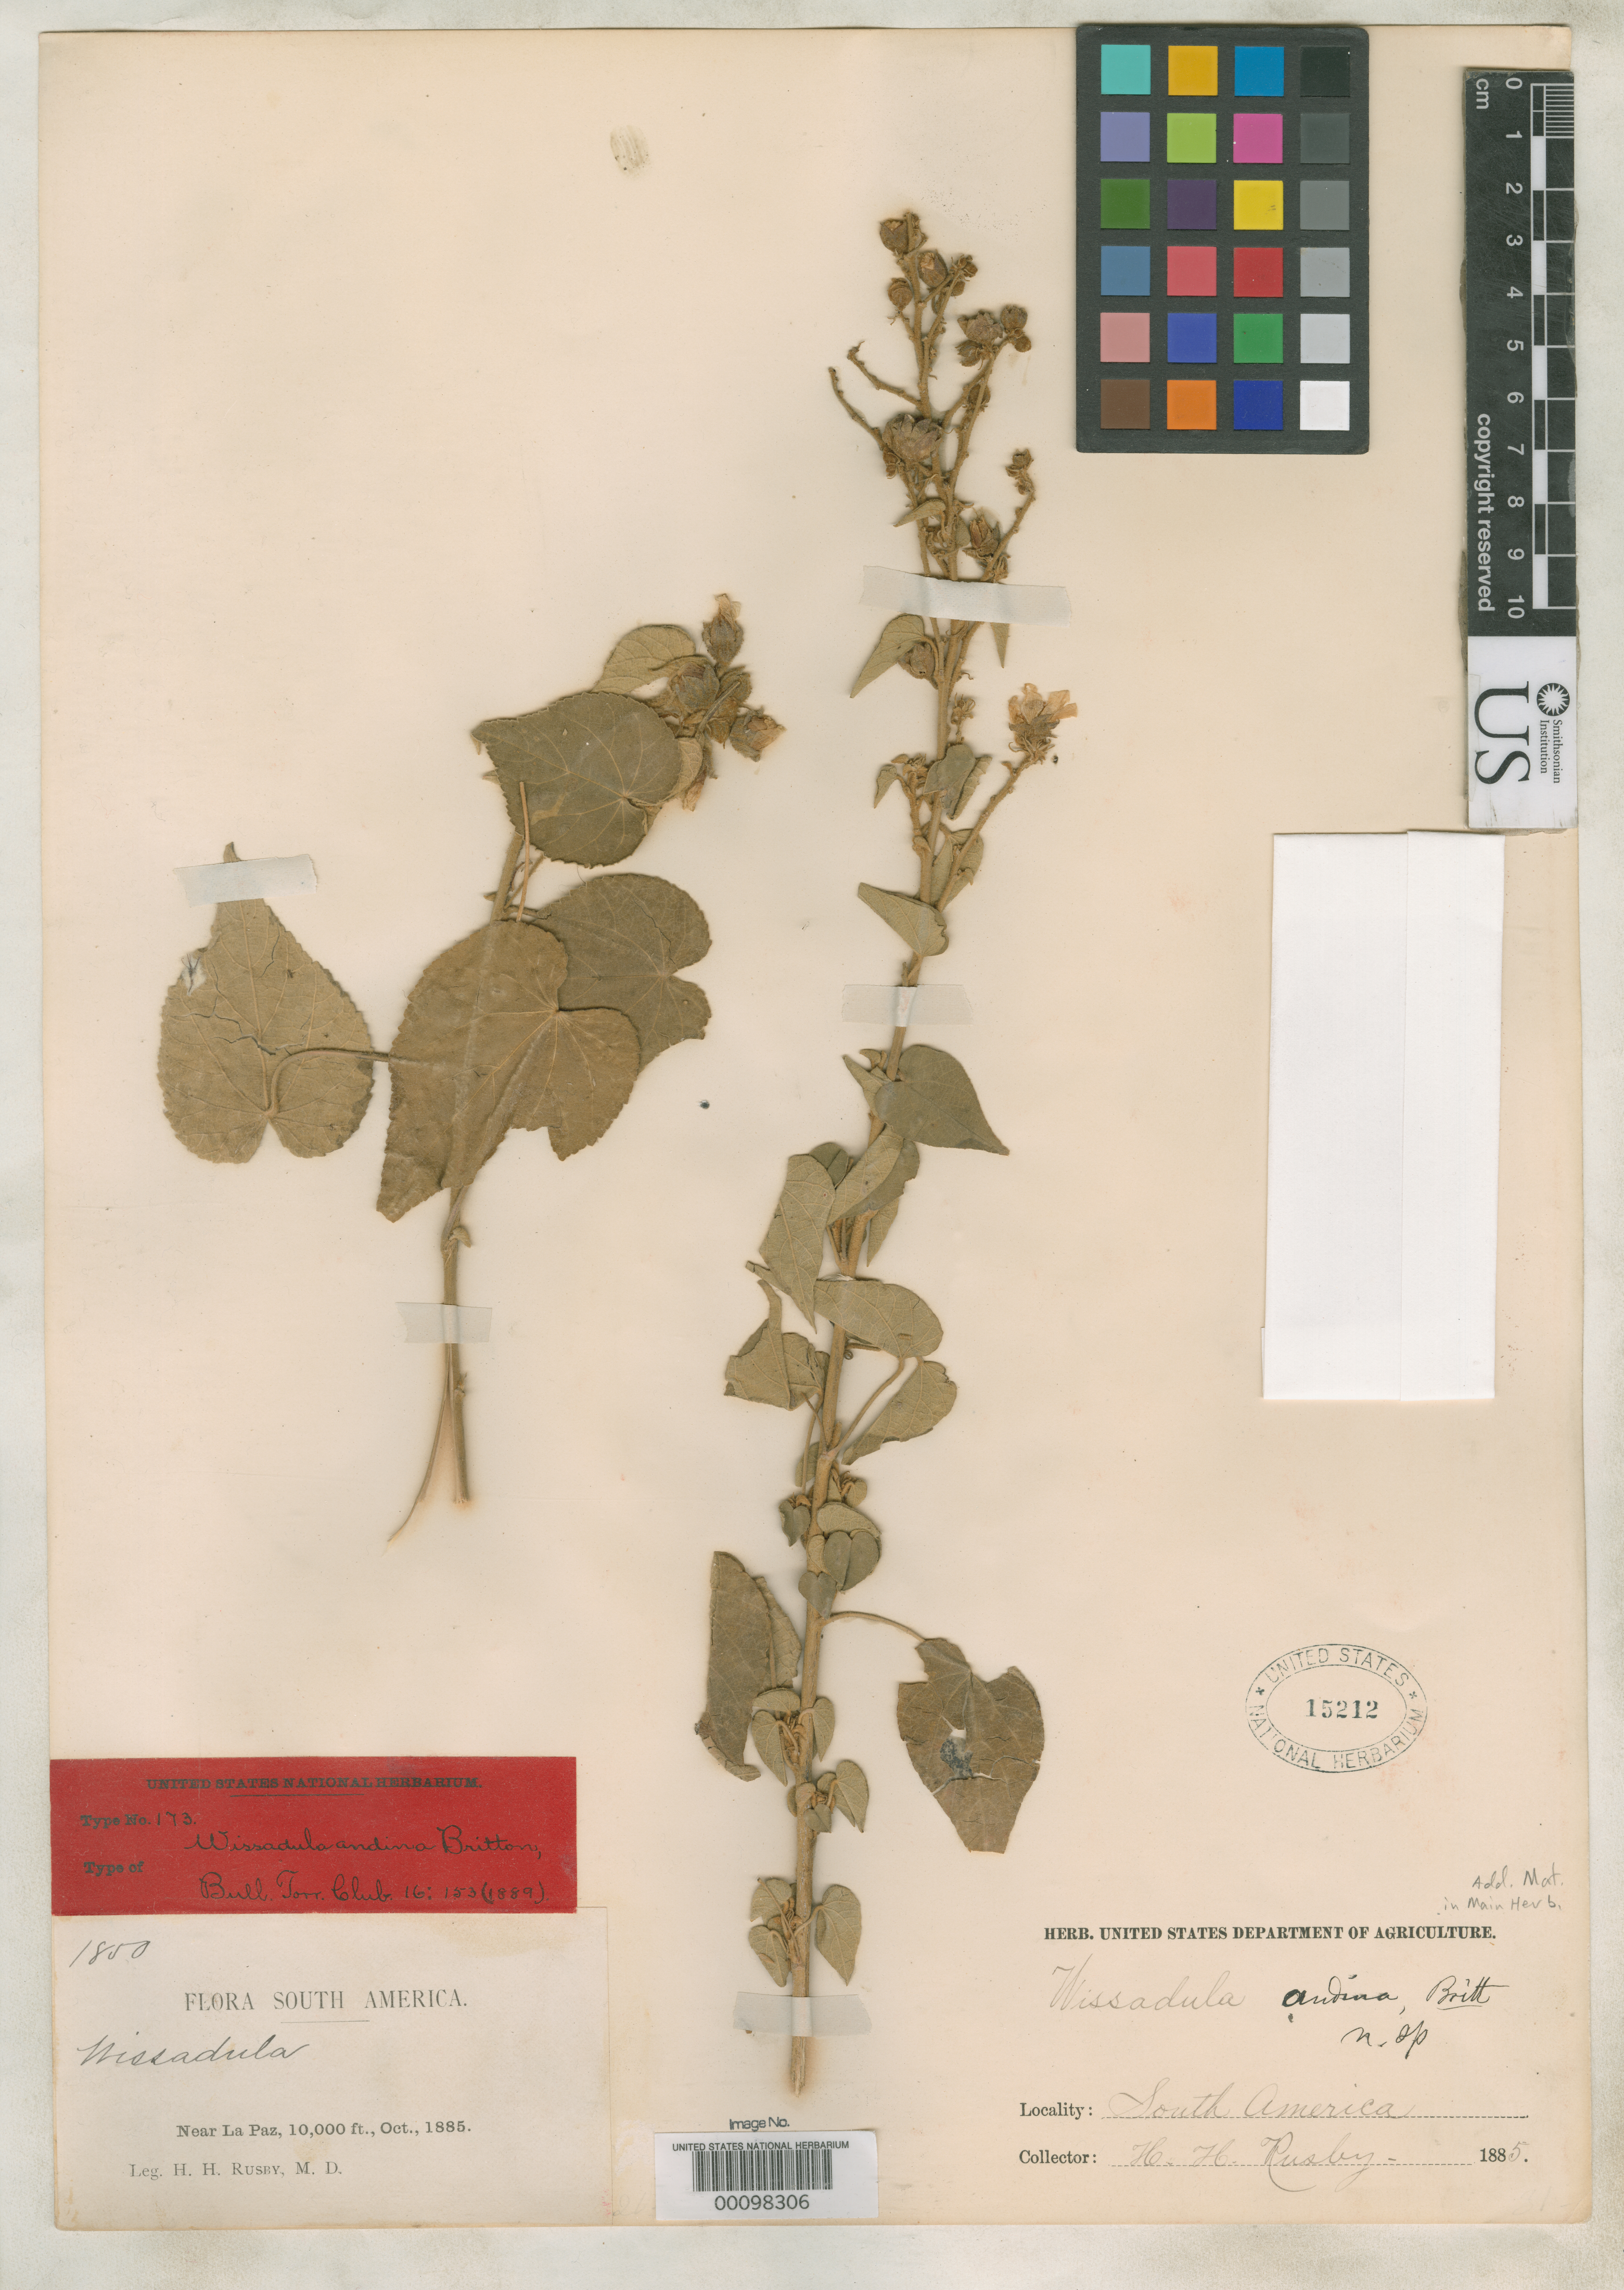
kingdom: Plantae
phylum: Tracheophyta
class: Magnoliopsida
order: Malvales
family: Malvaceae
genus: Wissadula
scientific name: Wissadula andina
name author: Britton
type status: Type Collection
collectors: H. H. Rusby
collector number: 1850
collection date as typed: Oct 1885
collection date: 1885-10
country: Bolivia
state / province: La Paz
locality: Near La Paz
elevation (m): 3048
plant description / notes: Probably syntype rather than isotype. Protologue does not cite date; duplicates of this number have 2 different dates (Apr & Oct) and NY has duplicates with both dates.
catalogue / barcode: US 15212